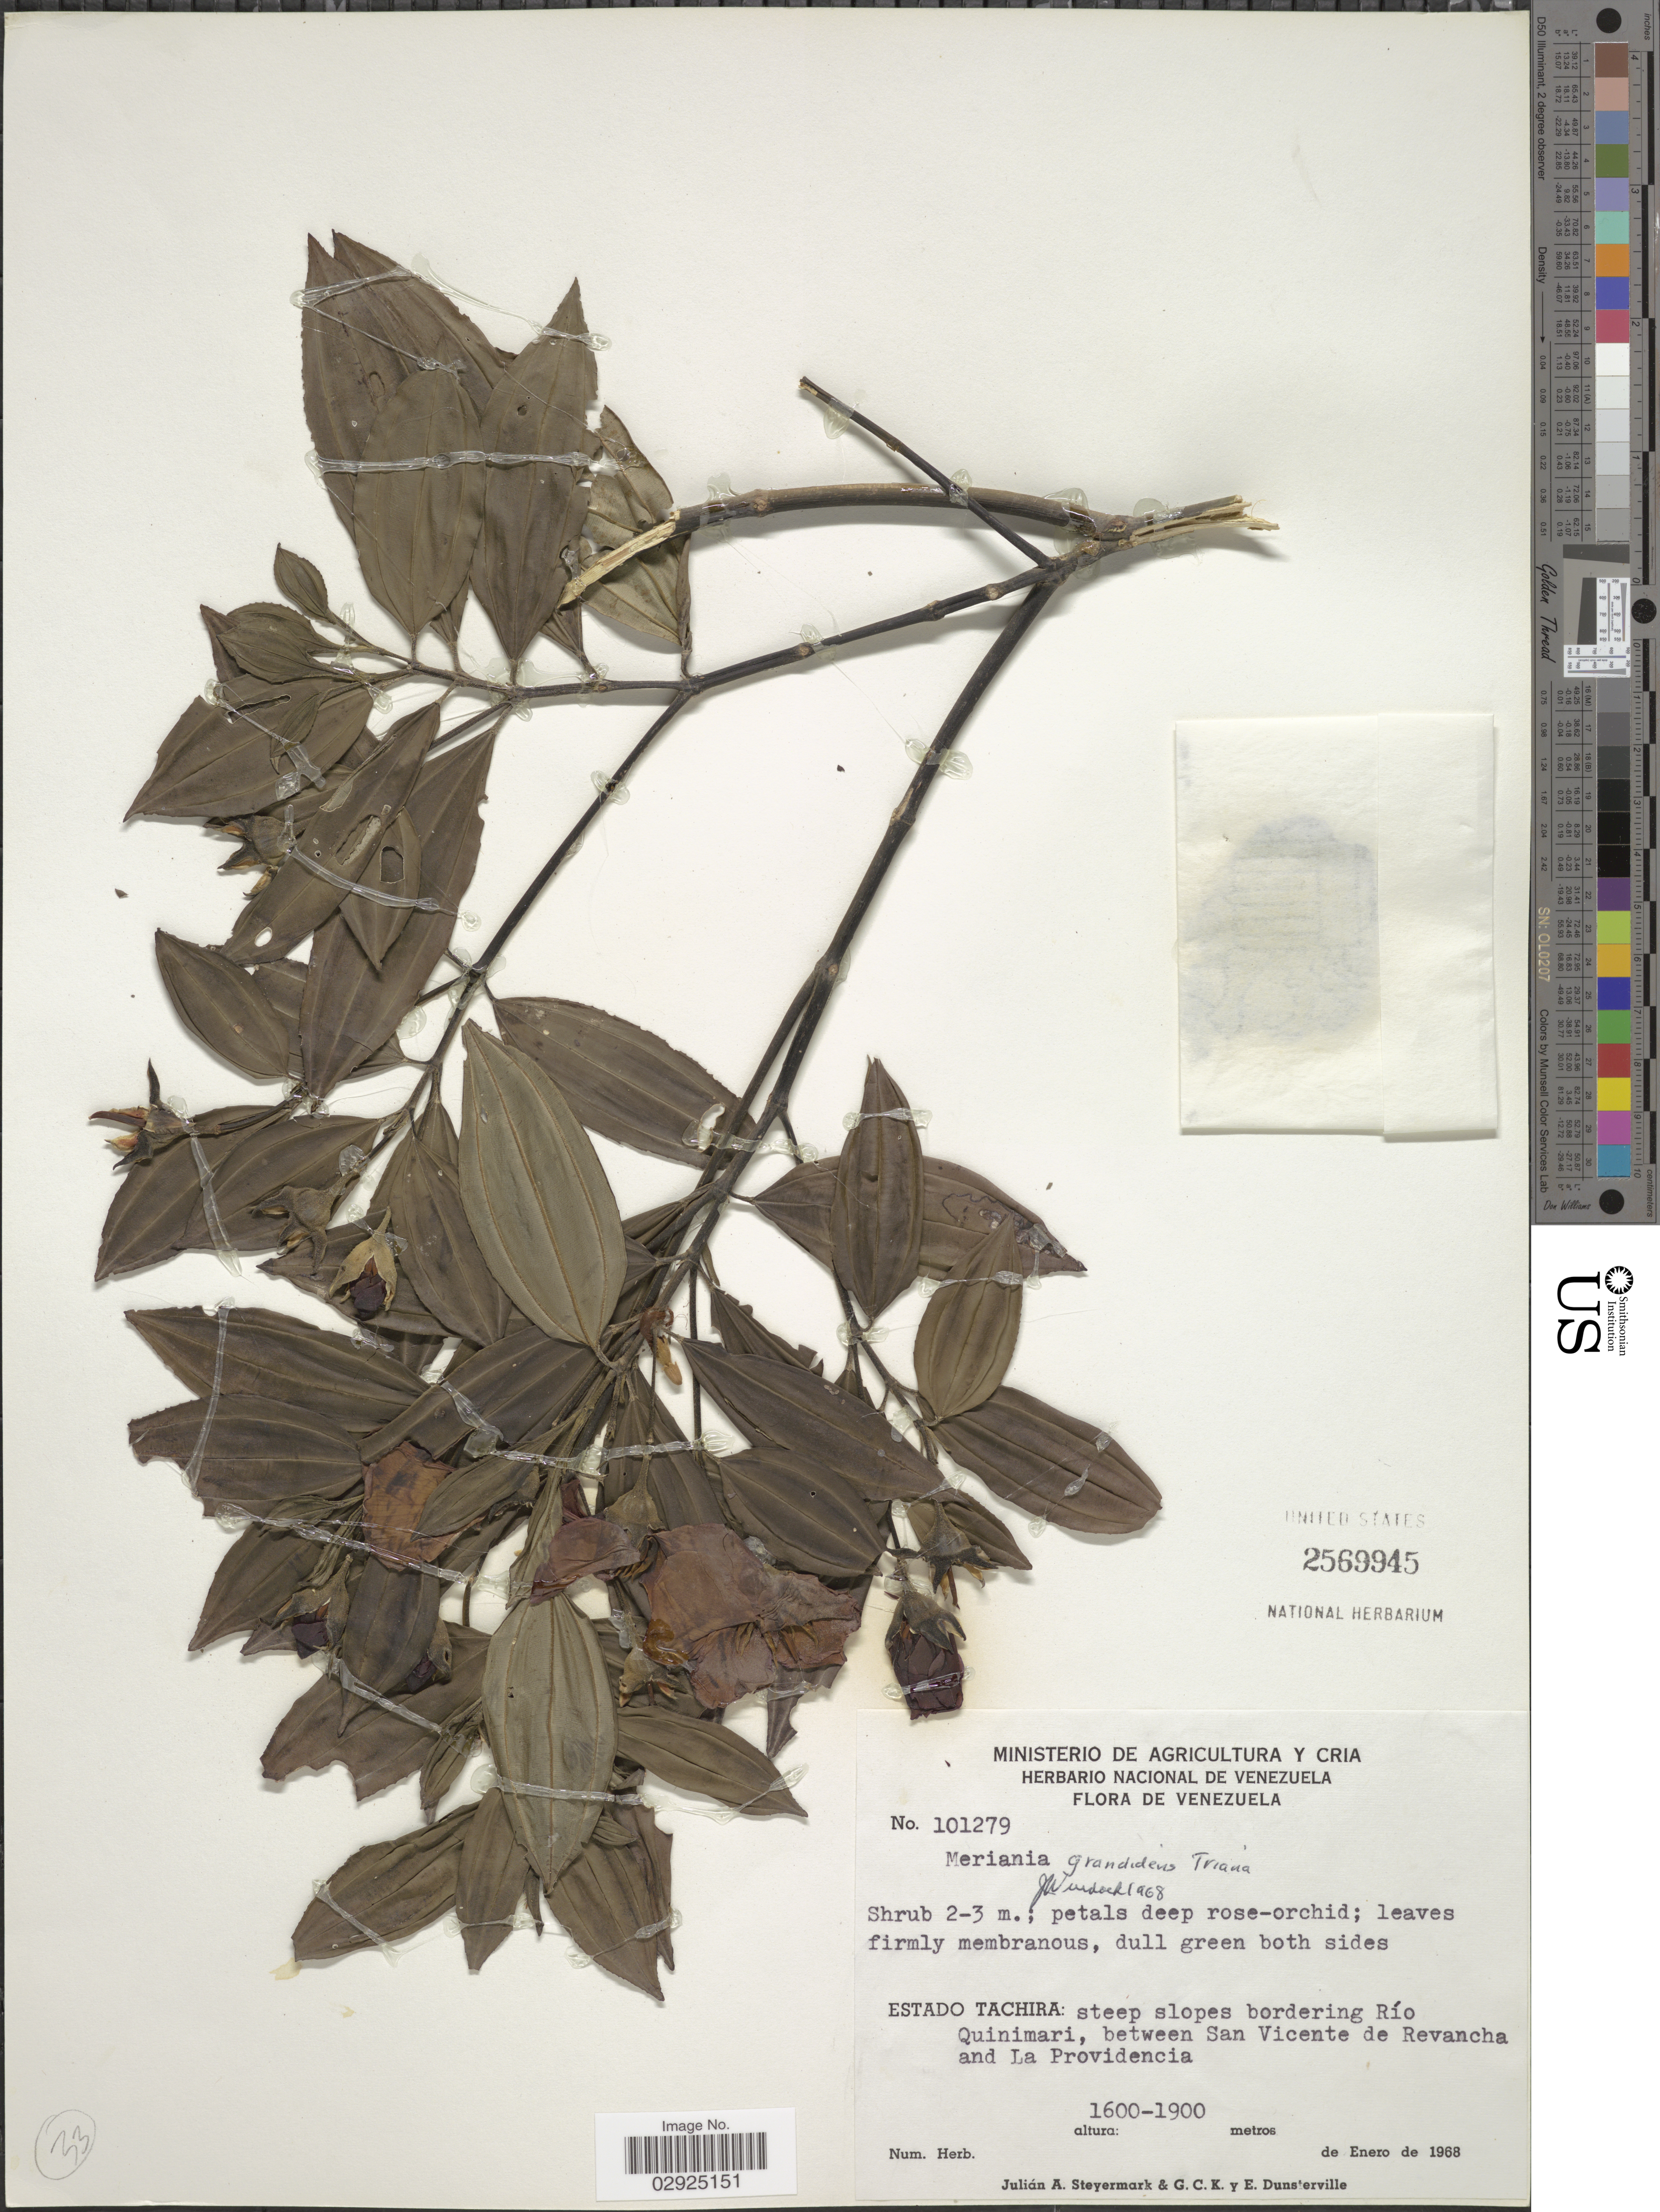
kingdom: Plantae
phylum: Tracheophyta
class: Magnoliopsida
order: Myrtales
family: Melastomataceae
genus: Meriania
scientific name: Meriania grandidens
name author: Triana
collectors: J. Steyermark, G. C. K. Dunsterville & E. Dunsterville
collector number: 101279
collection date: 1968-01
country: Venezuela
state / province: Tachira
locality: Steep slopes bordering Río Quinimari, between San Vicente de Revancha and La Providencia.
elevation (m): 1600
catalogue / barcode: US 2569945